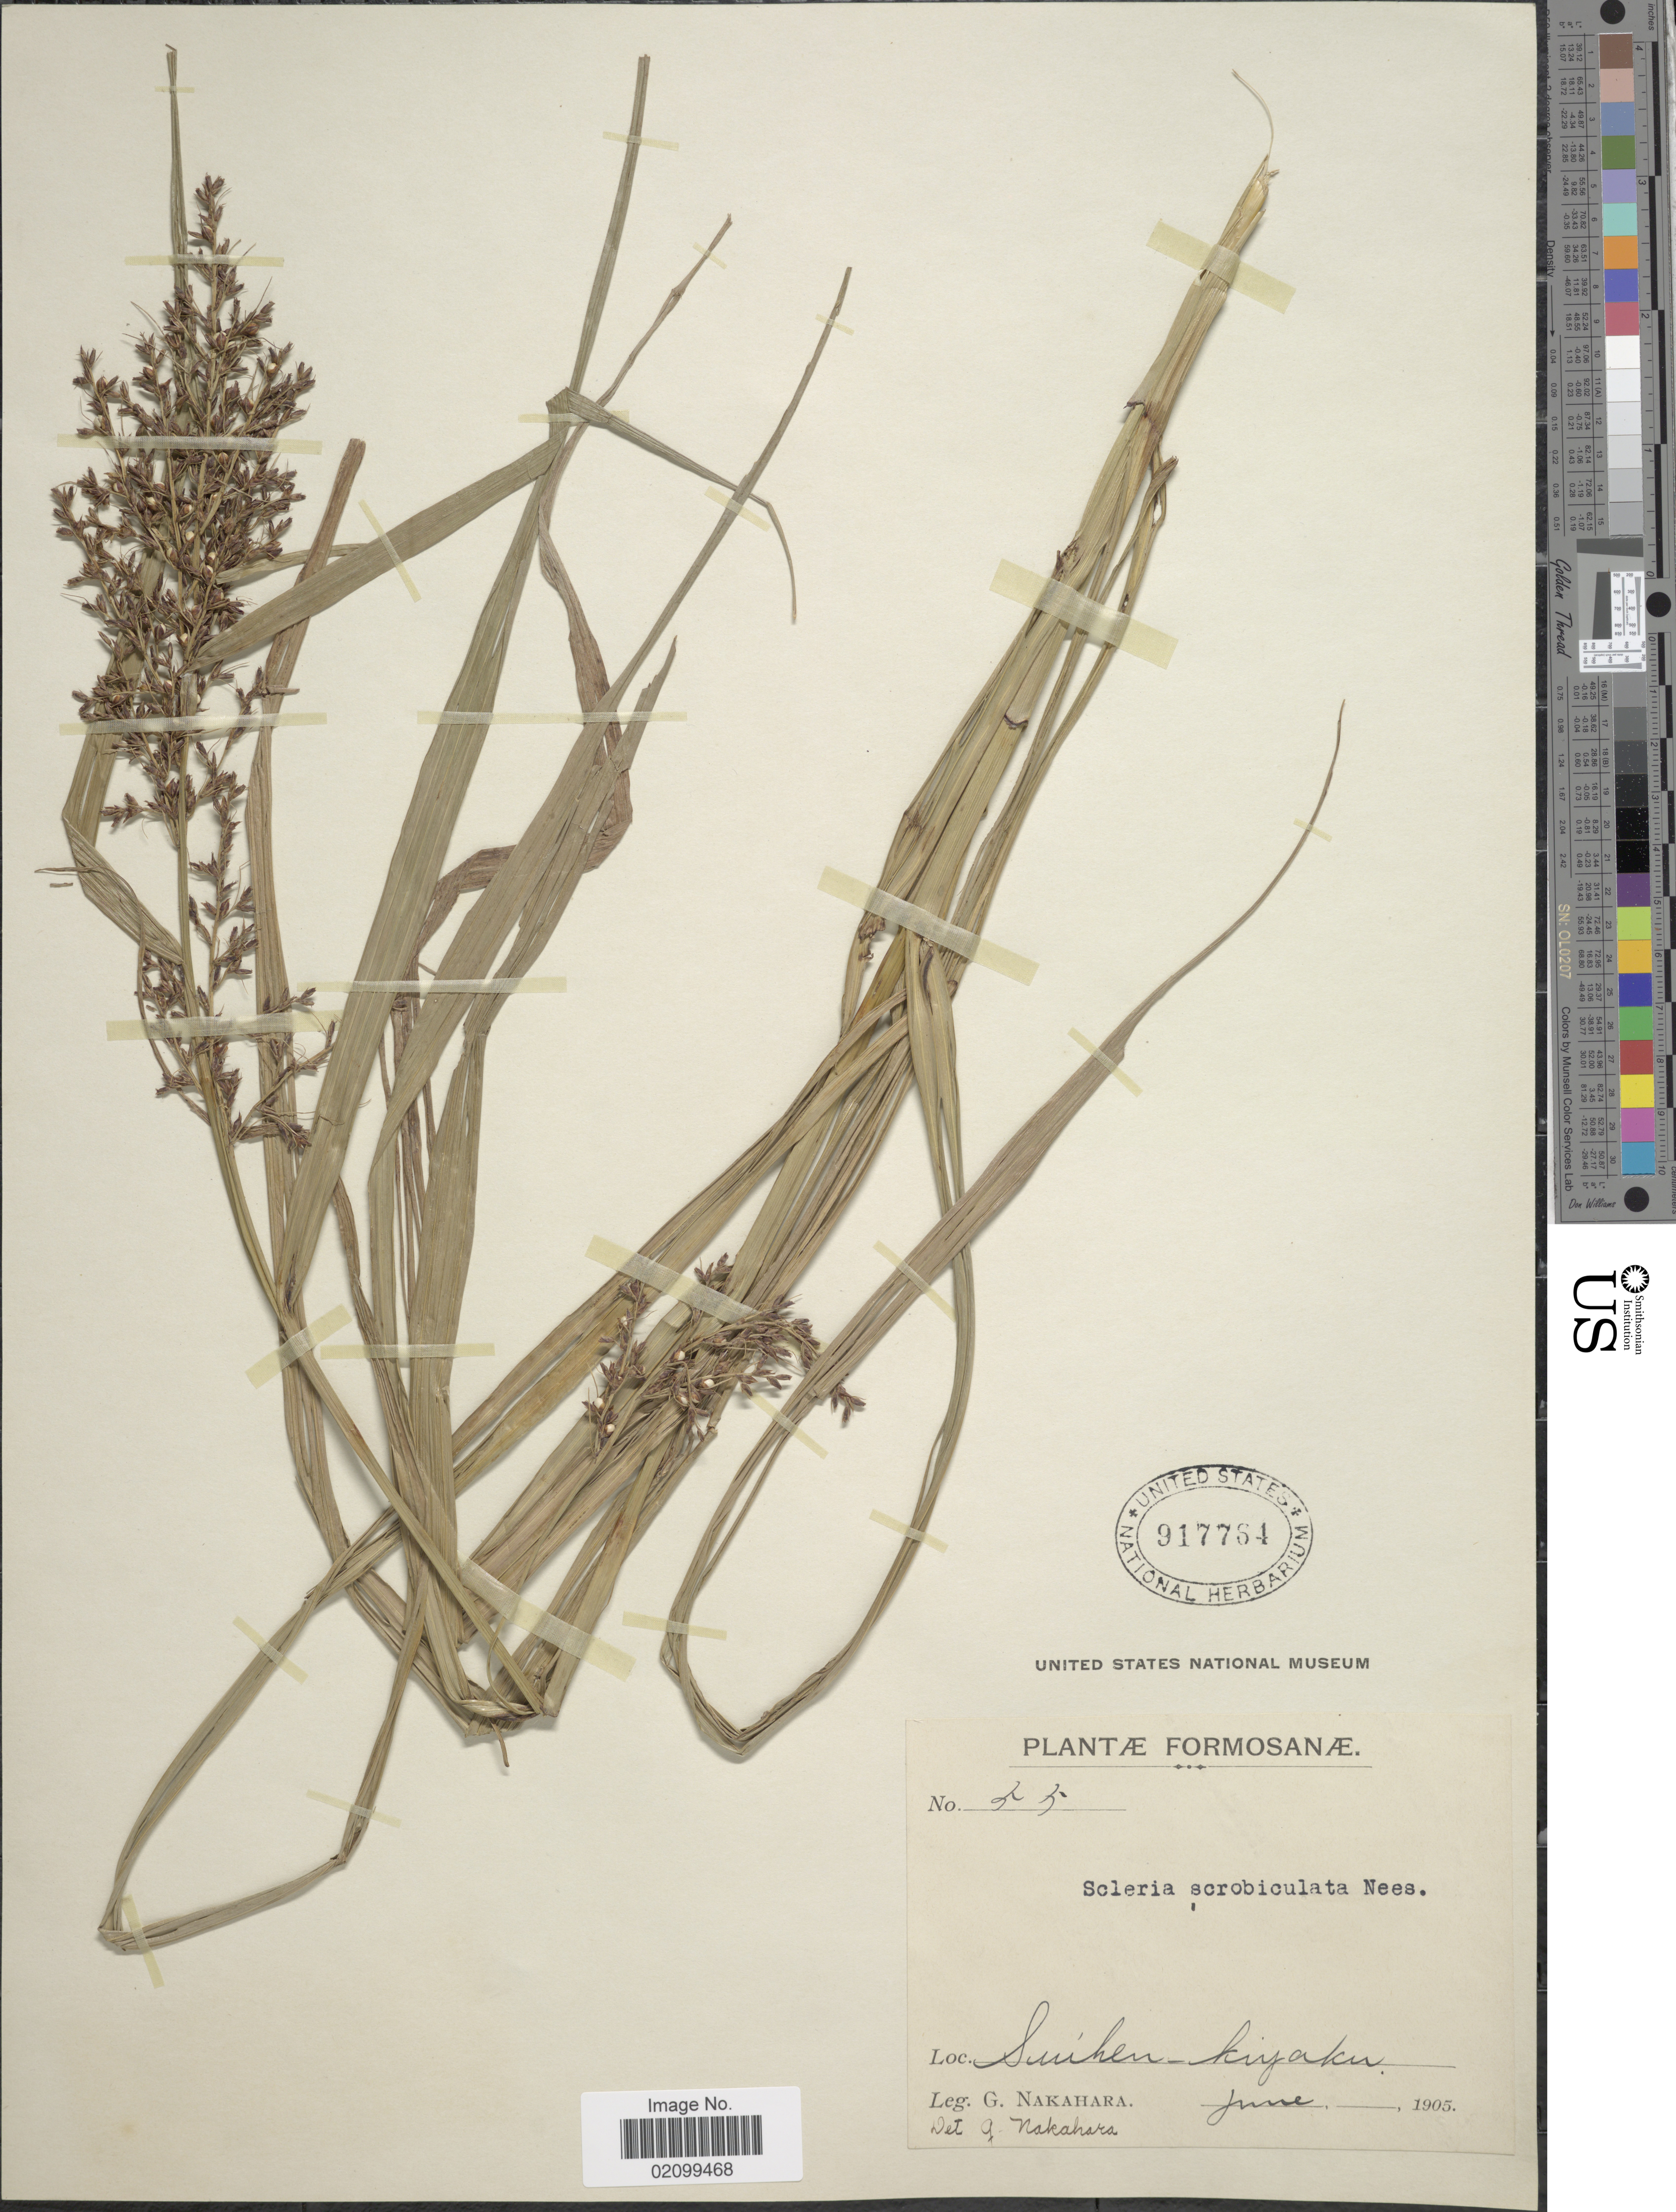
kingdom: Plantae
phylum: Tracheophyta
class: Liliopsida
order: Poales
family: Cyperaceae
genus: Scleria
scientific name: Scleria terrestris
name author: (L.) Fassett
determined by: Strong, Mark T., (BOT), Smithsonian Institution - National Museum of Natural History (UNITED STATES)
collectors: G. Nakahara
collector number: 55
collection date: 1905-06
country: Taiwan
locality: Formasanae, Suiken- kiyaku [interpreted]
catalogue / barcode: US 917764